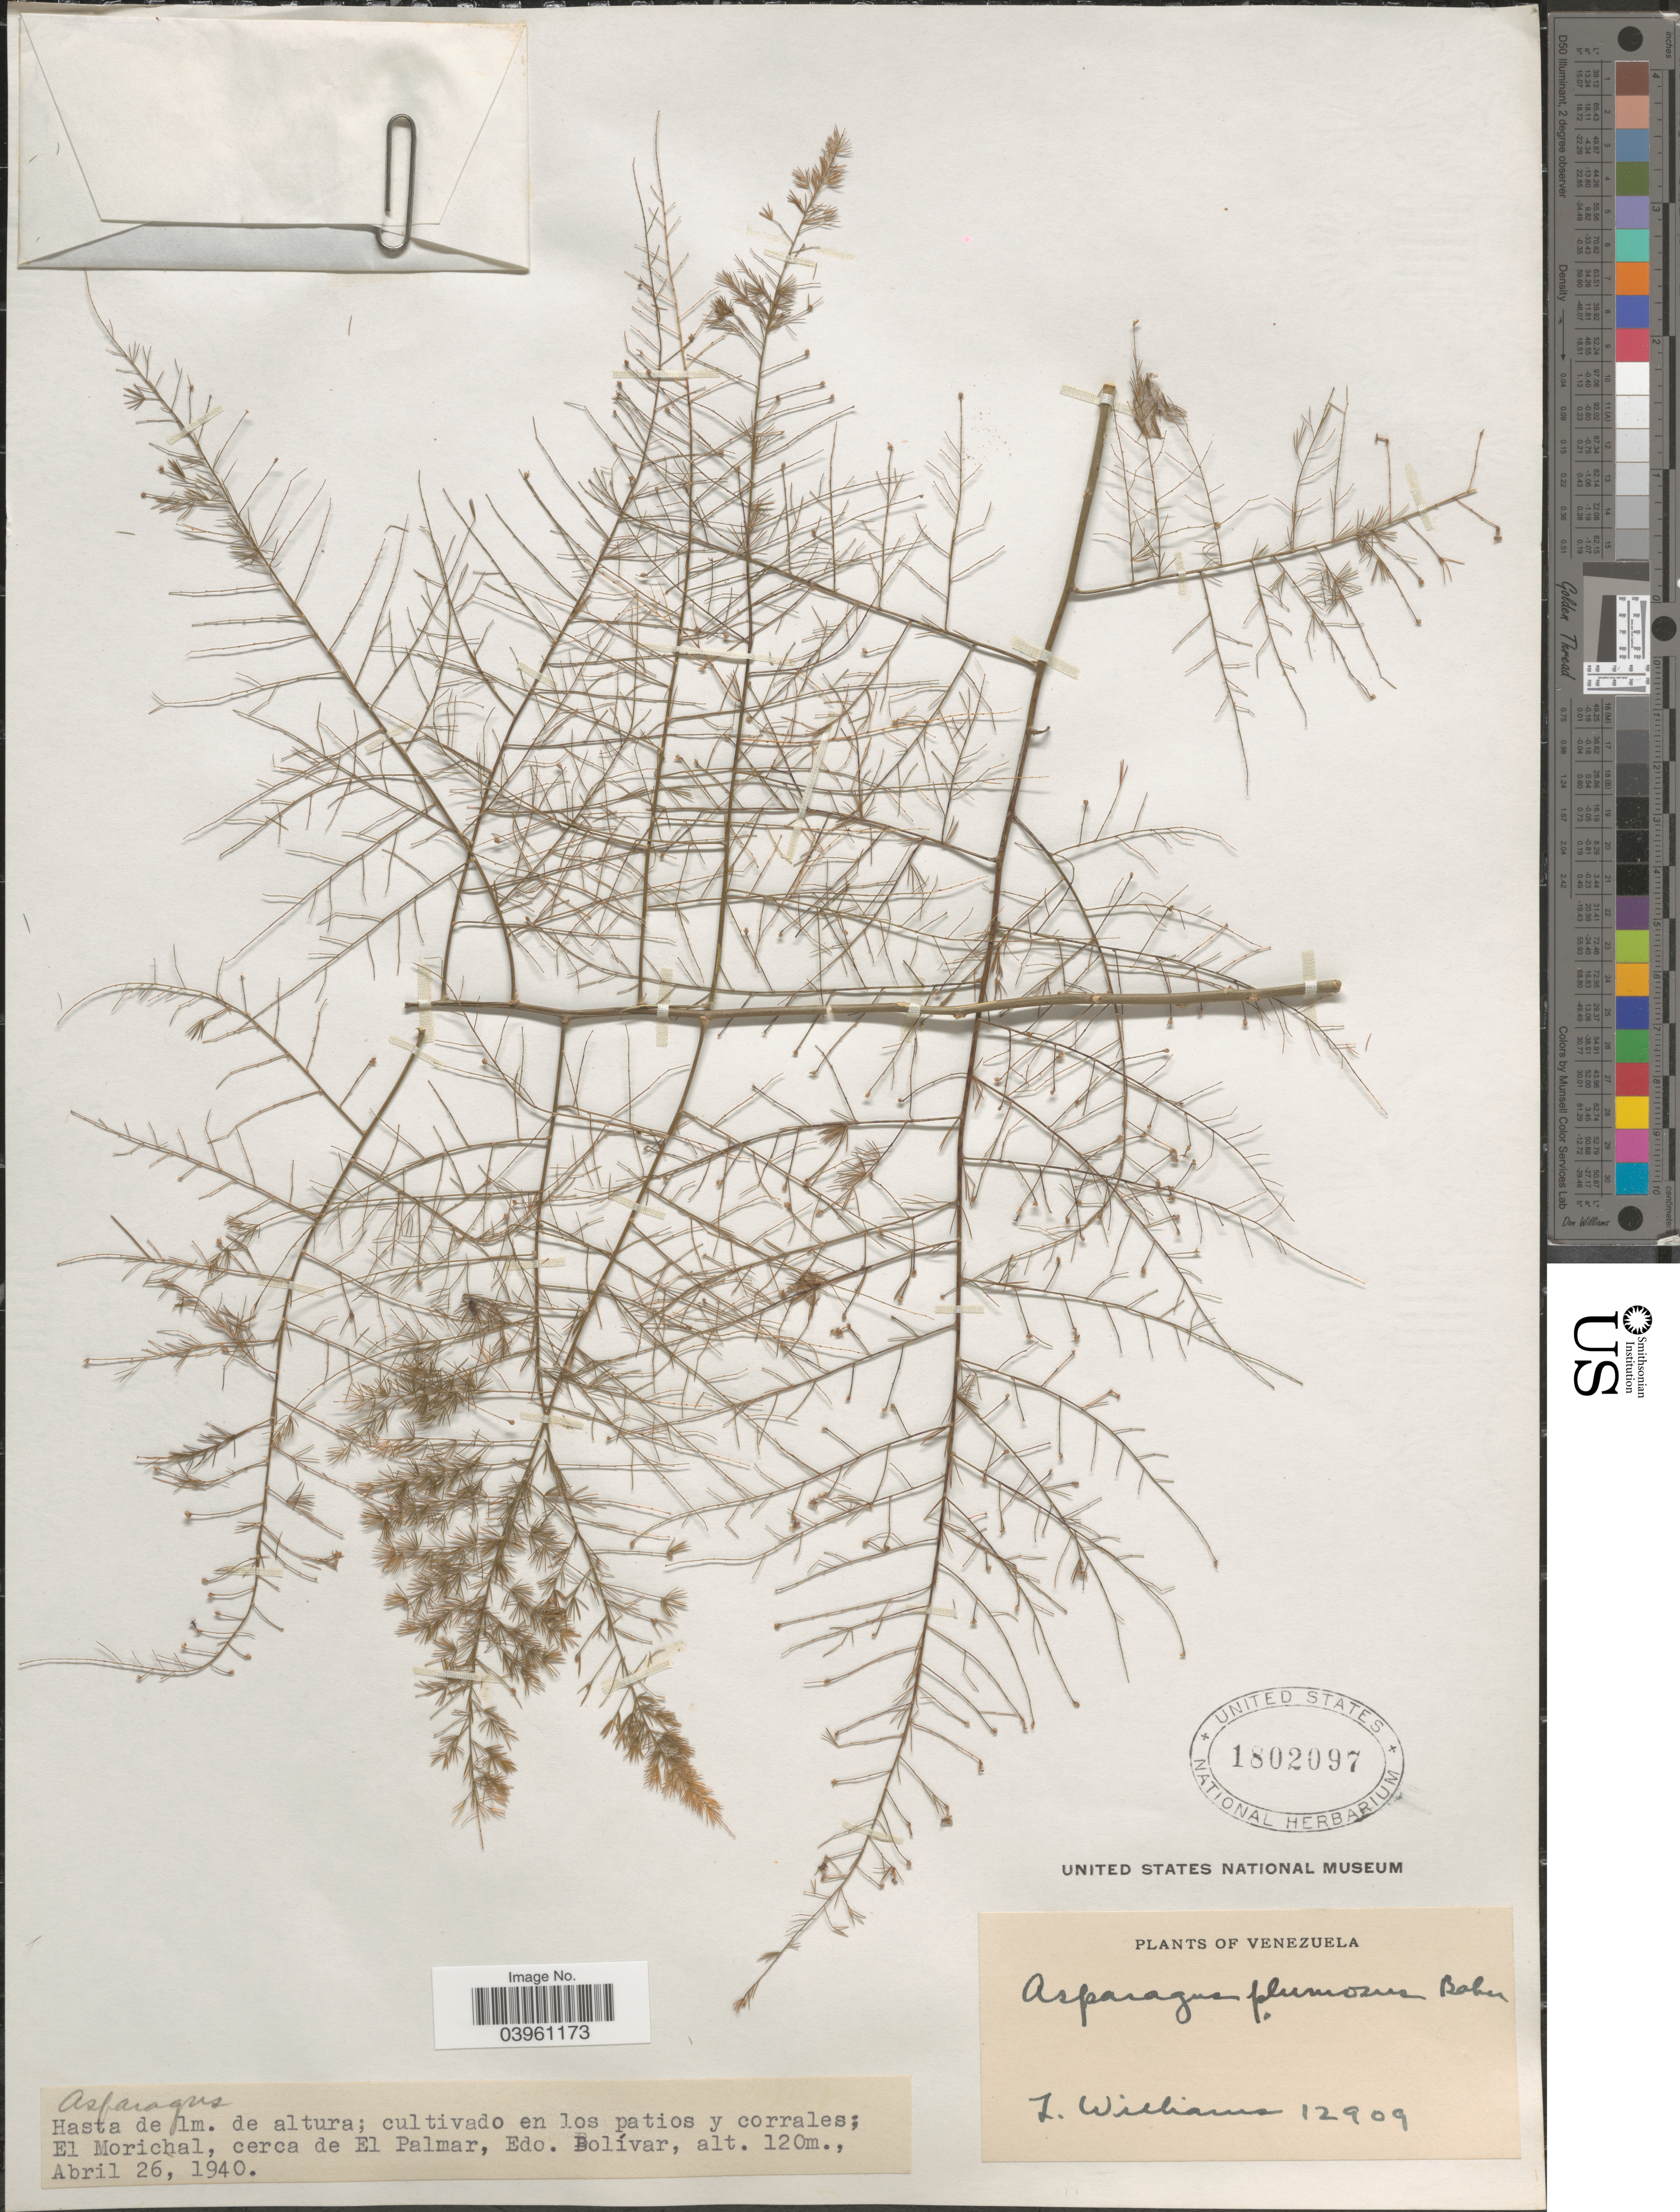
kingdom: Plantae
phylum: Tracheophyta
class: Liliopsida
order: Asparagales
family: Asparagaceae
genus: Asparagus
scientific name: Asparagus plumosus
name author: Baker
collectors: J. Williams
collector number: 12909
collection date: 1940-04-26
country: Venezuela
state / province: Bolivar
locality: El Morichal, cerca de El Palmar.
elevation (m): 120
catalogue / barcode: US 1802097